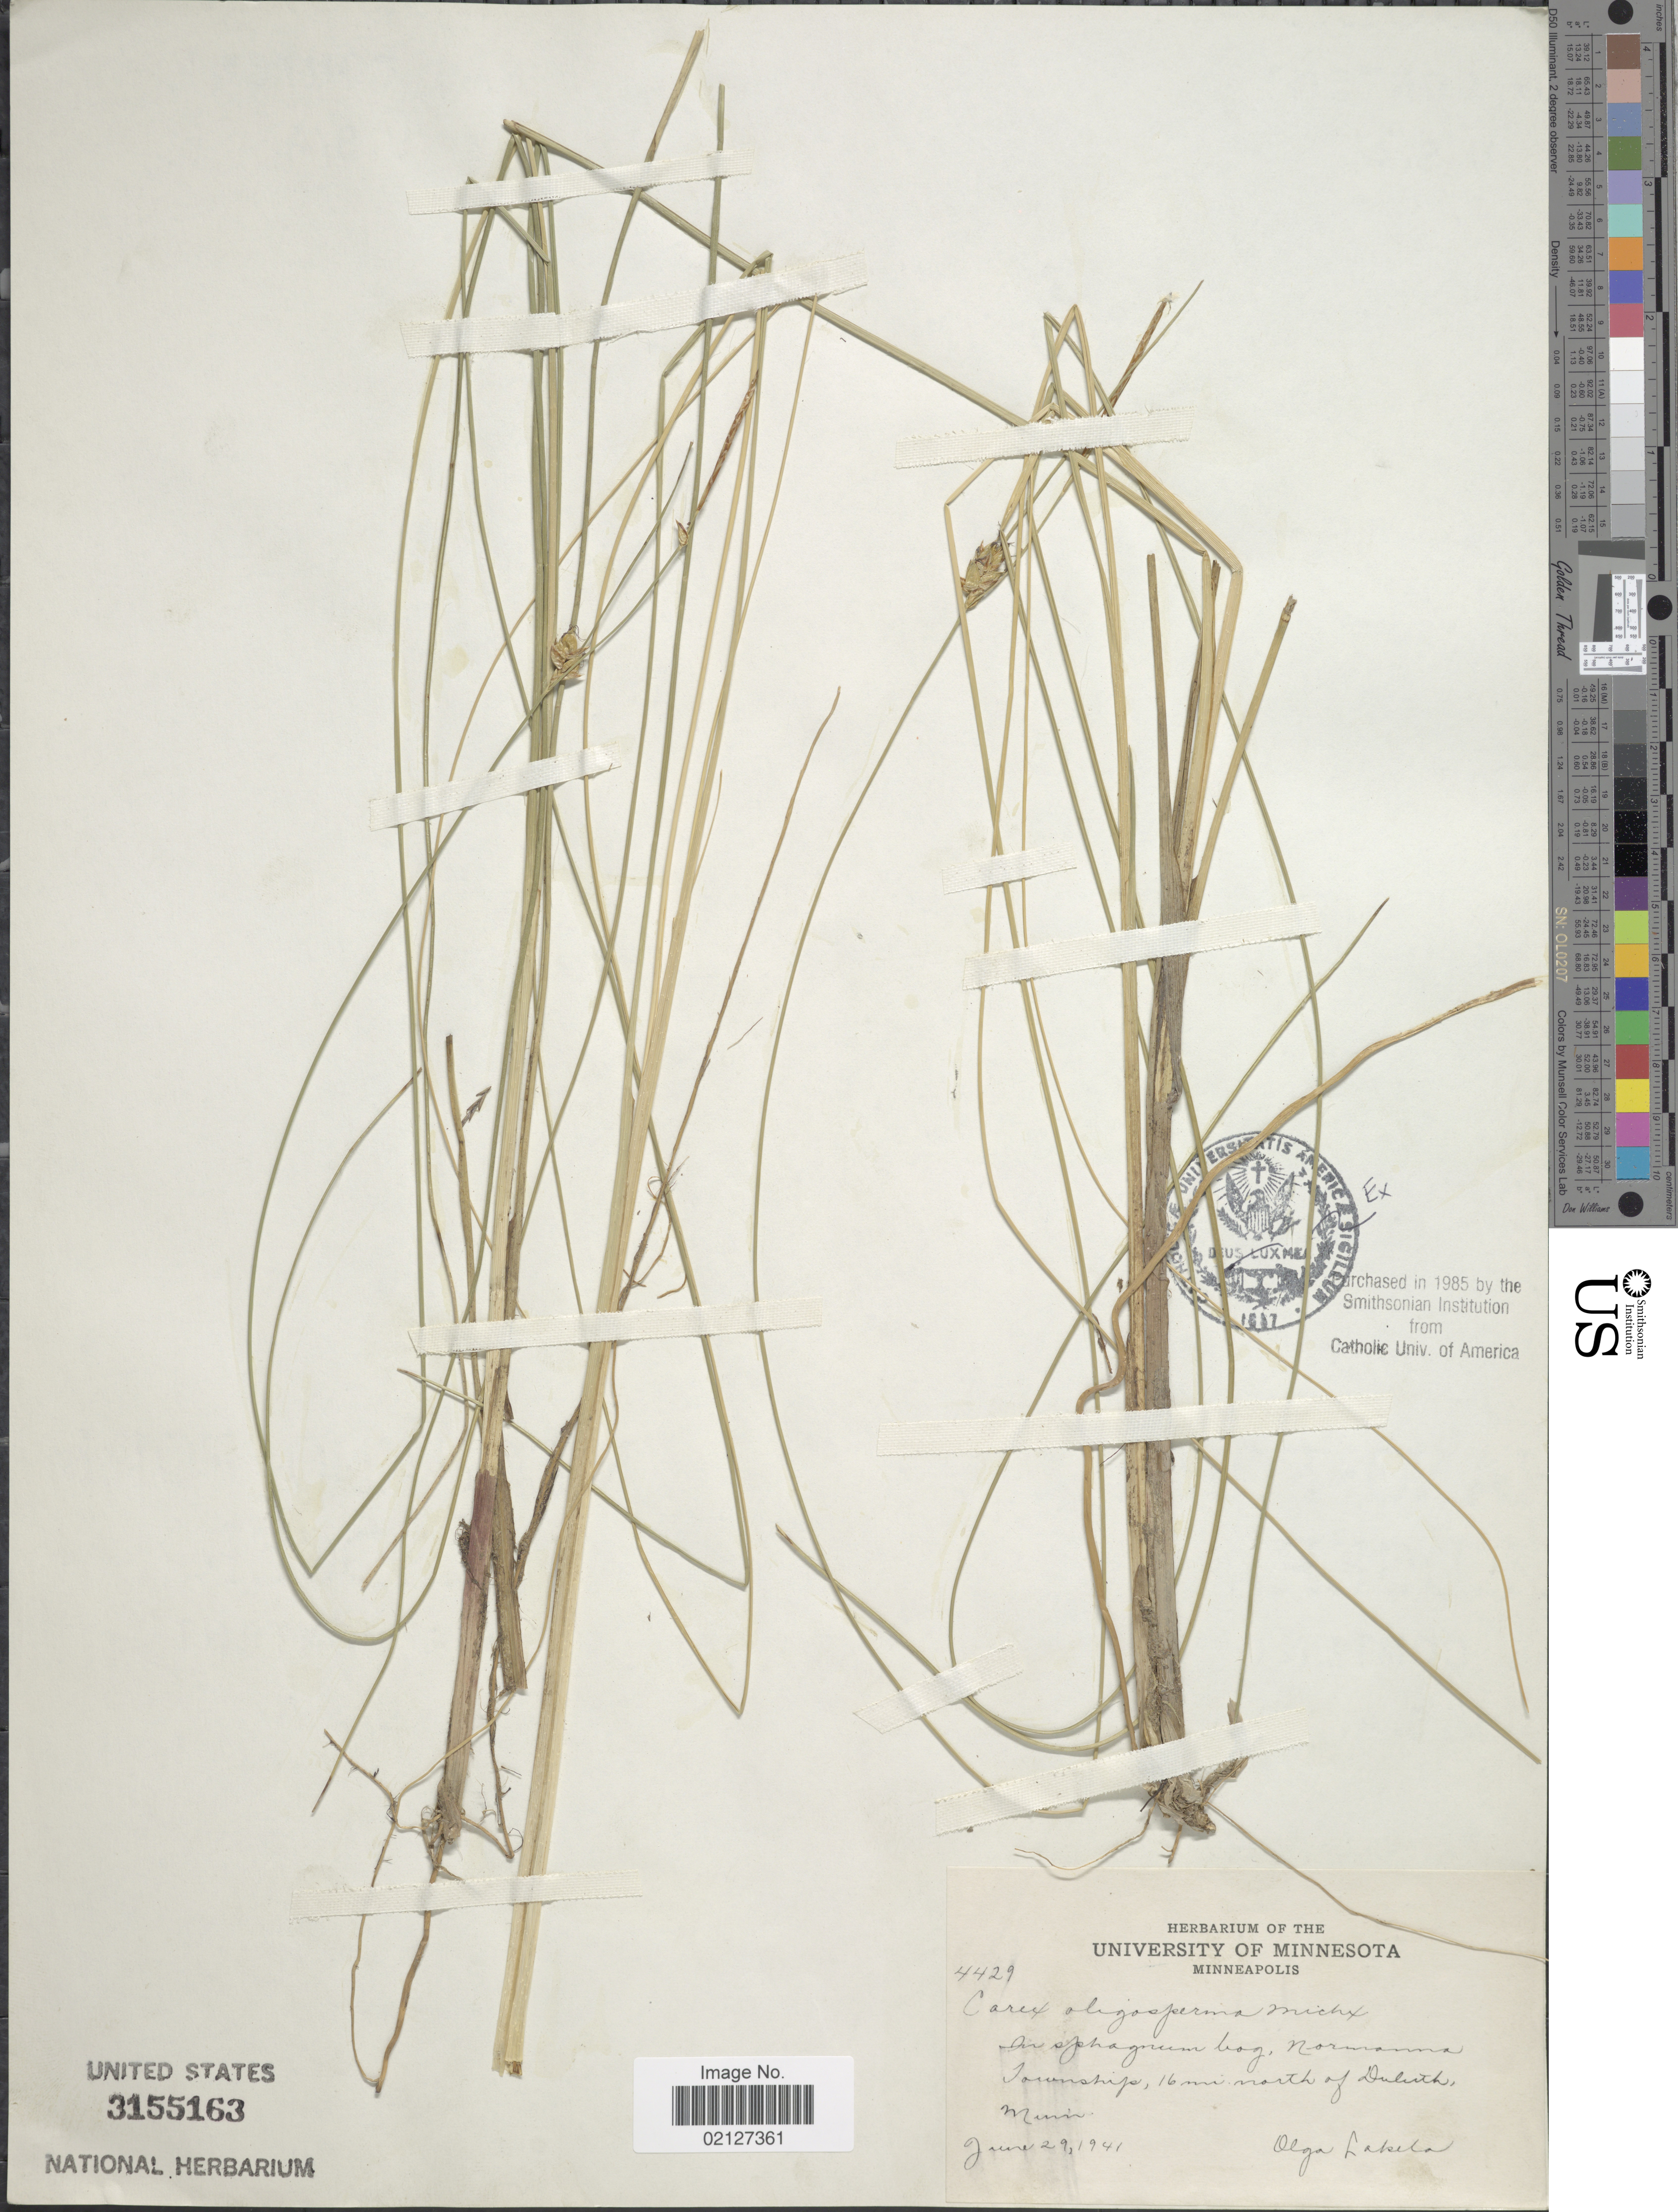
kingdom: Plantae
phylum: Tracheophyta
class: Liliopsida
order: Poales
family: Cyperaceae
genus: Carex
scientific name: Carex oligosperma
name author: Michx.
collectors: O. K. Lakela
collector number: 4429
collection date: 1941-06-29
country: United States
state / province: Minnesota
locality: Township, 16 mi north of Duluth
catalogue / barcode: US 3155163